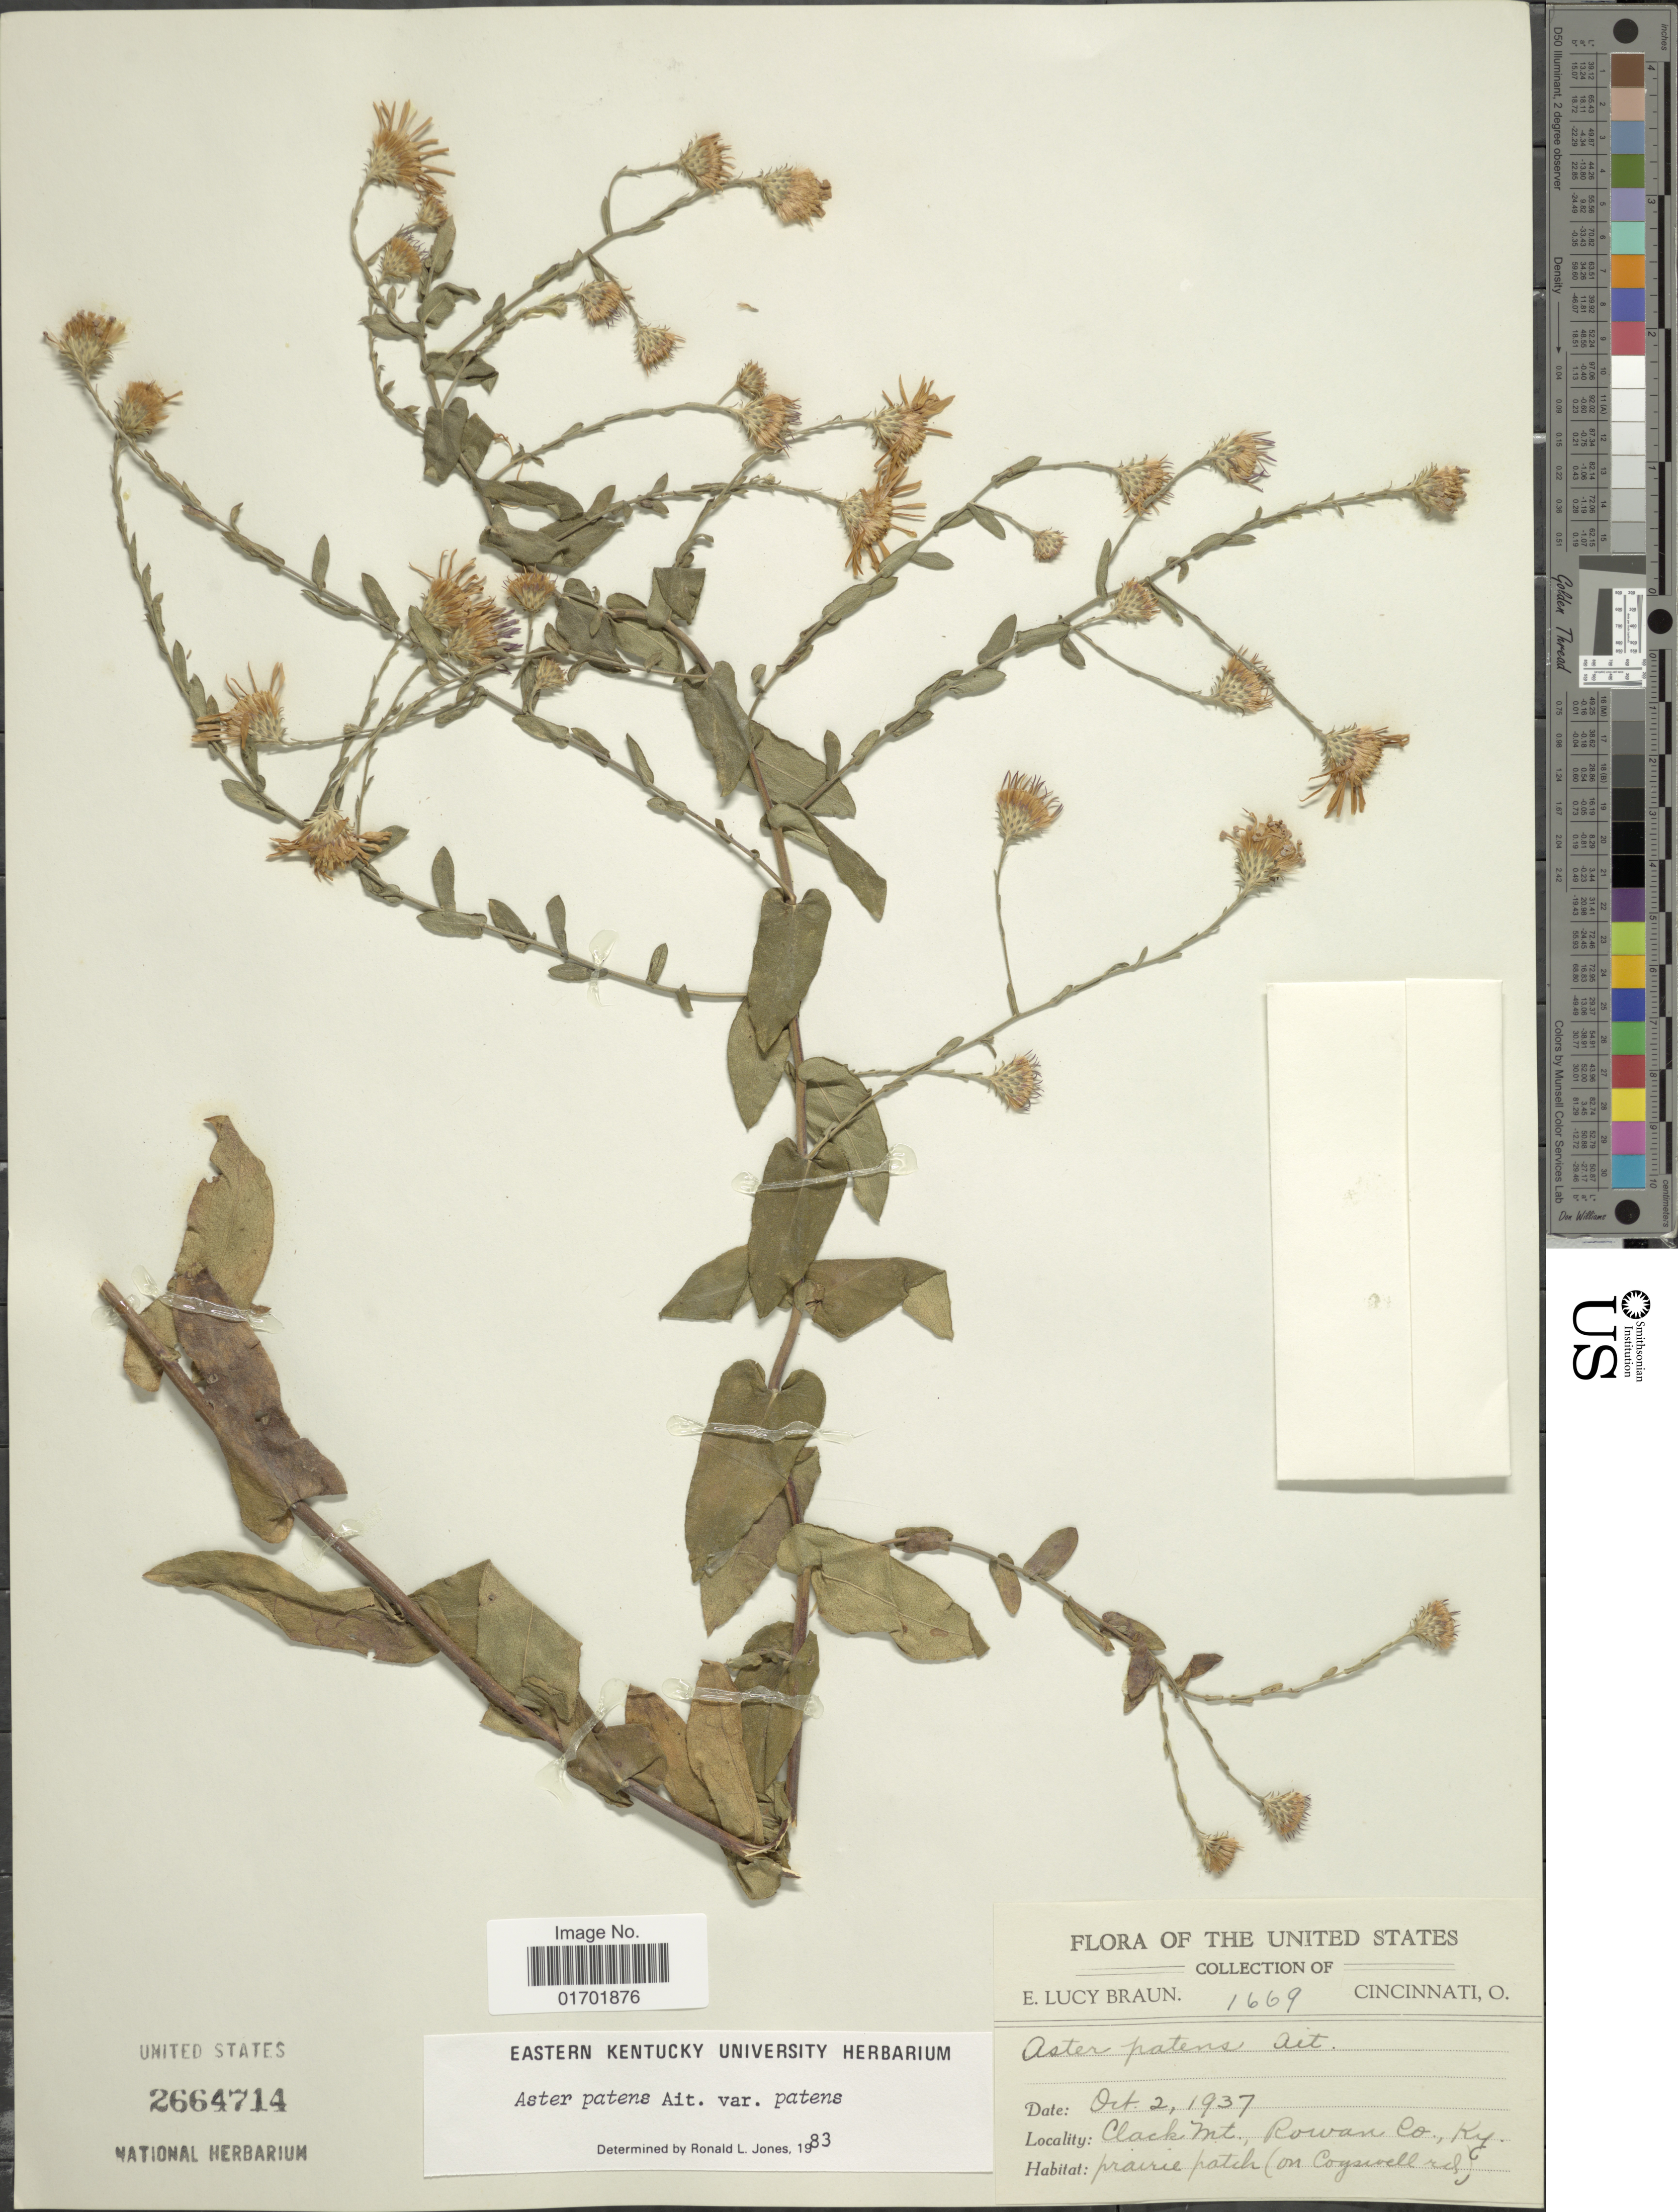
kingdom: Plantae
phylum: Tracheophyta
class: Magnoliopsida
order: Asterales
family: Asteraceae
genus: Symphyotrichum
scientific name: Symphyotrichum patens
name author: (Aiton) G.L. Nesom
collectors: E. L. Braun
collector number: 1669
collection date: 1937-10-02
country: United States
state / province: Kentucky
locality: The United States, Clack mt. Rowman Co.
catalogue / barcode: US 2664714